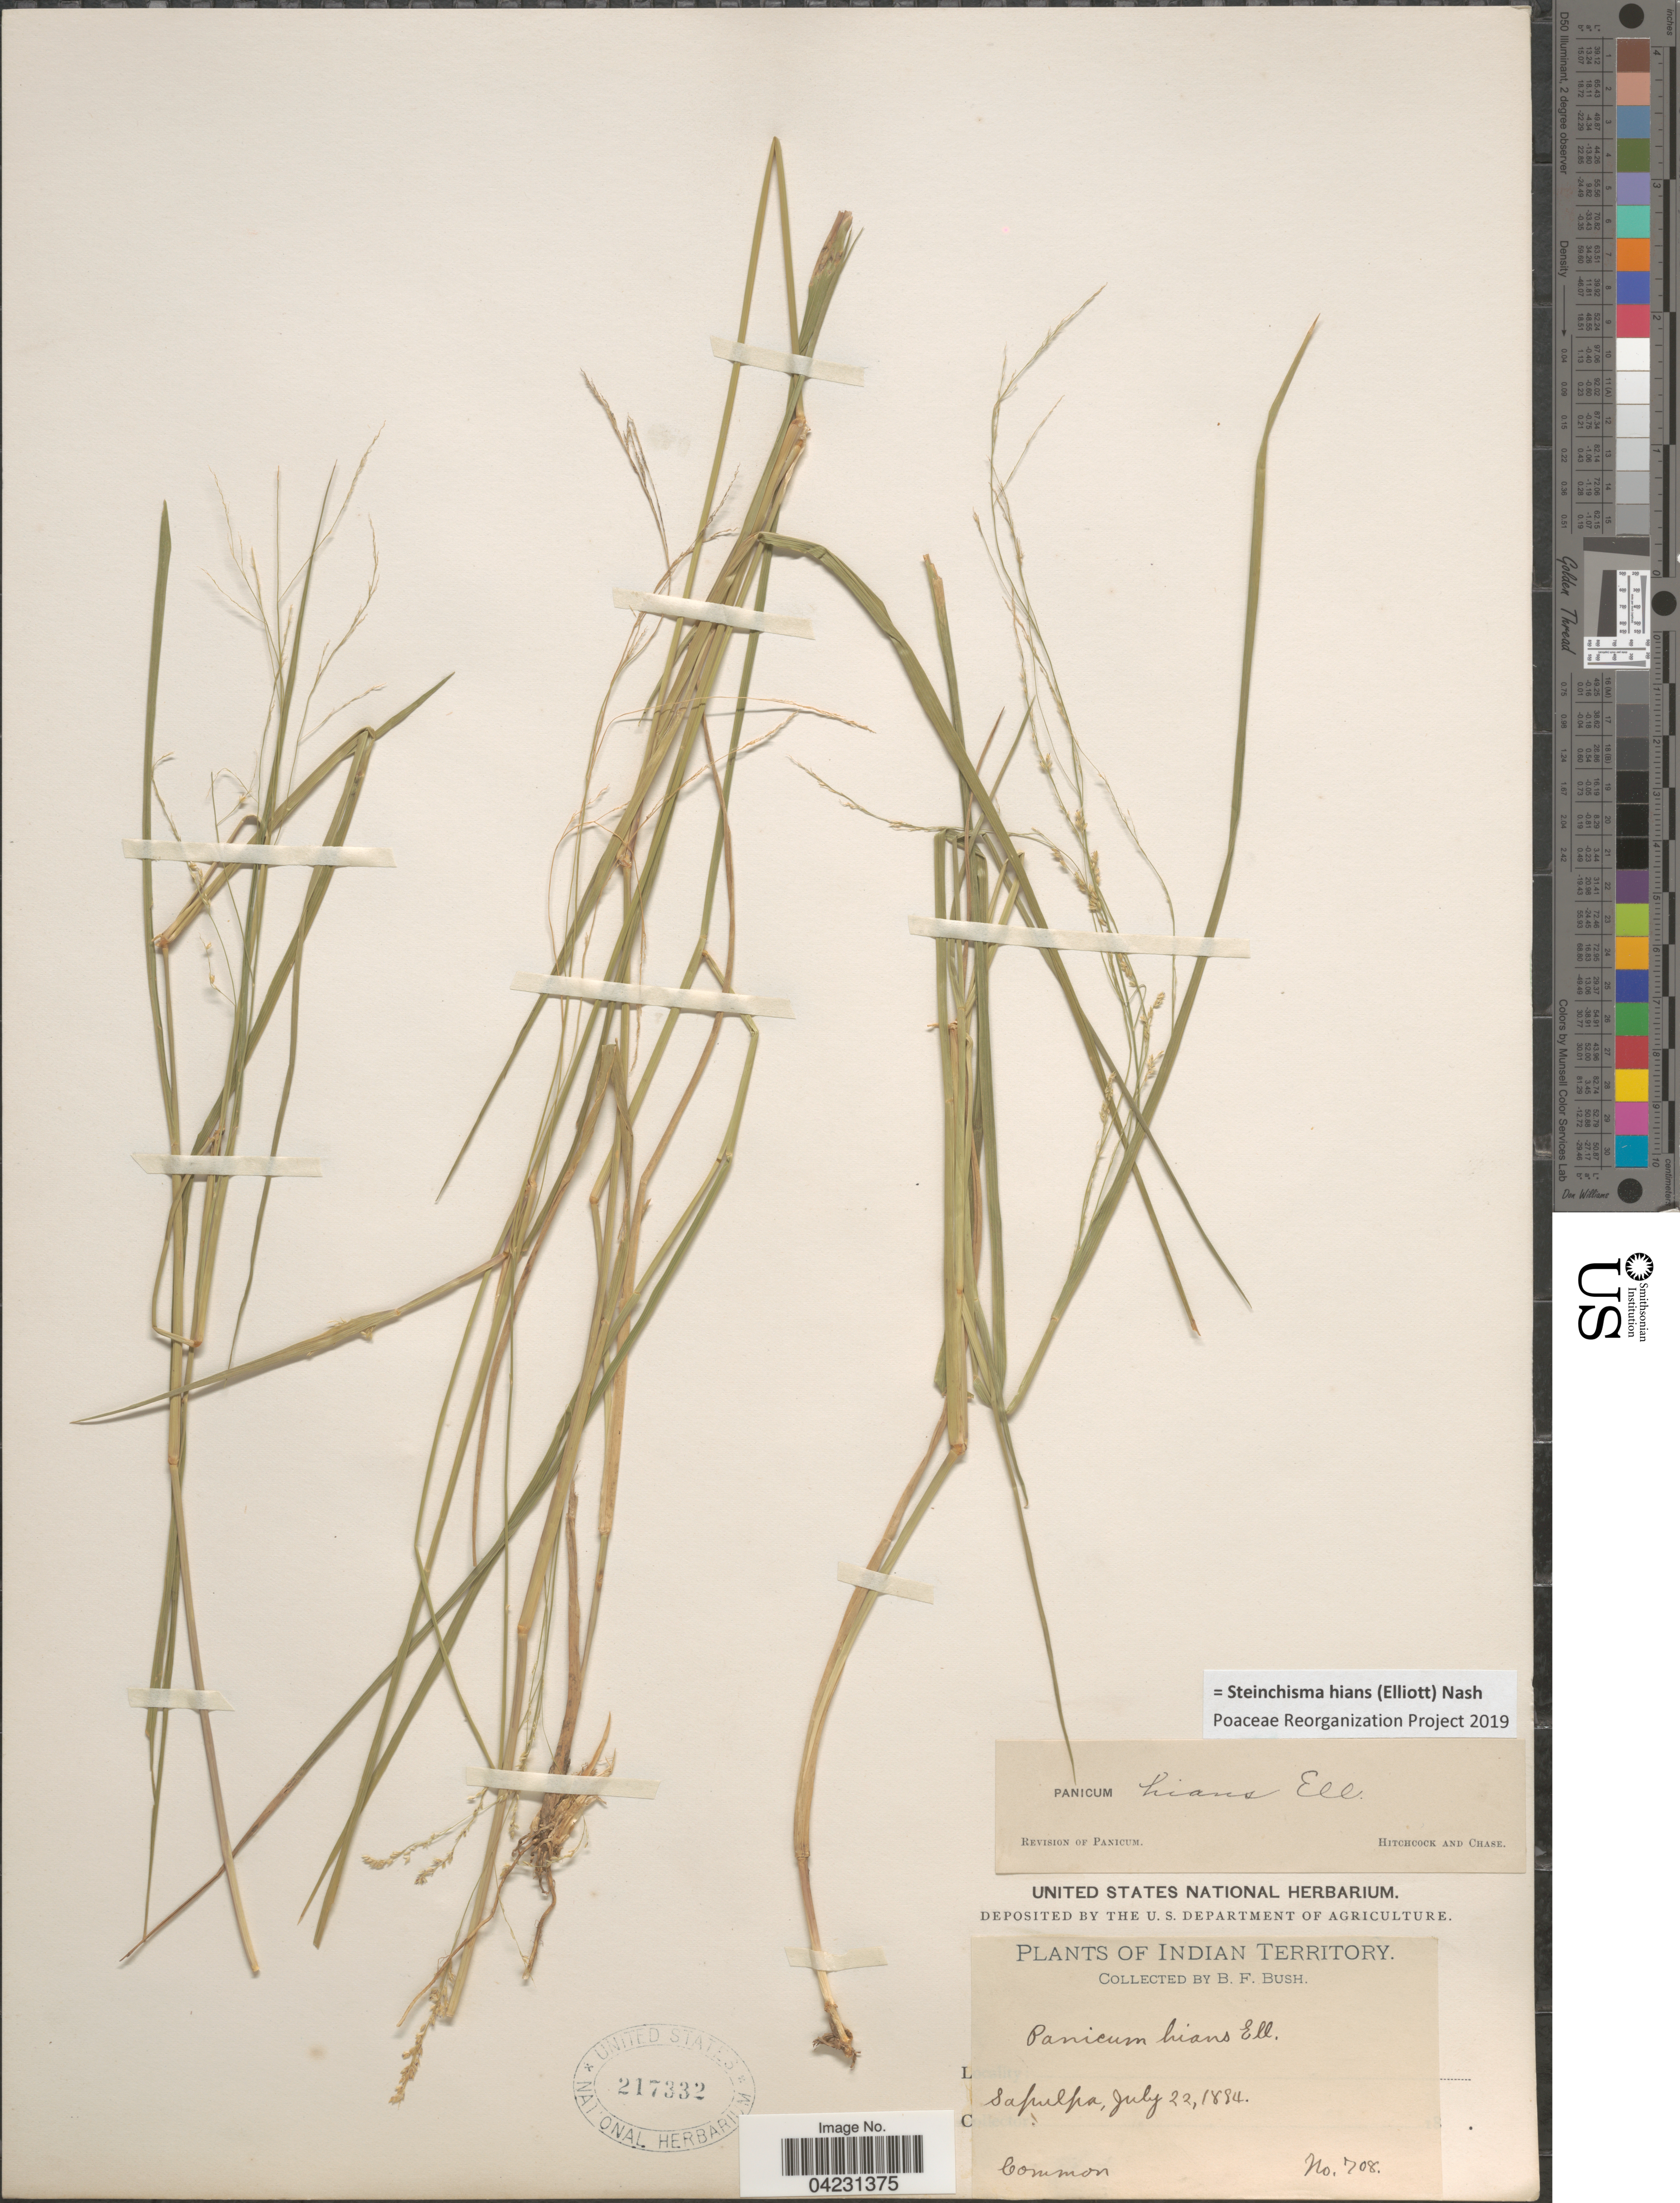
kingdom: Plantae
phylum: Tracheophyta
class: Liliopsida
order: Poales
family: Poaceae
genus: Steinchisma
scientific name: Steinchisma hians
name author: (Elliott) Nash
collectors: B. F. Bush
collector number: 708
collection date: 1884-07-22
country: United States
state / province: Oklahoma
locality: Indian Territory. Sapulpa.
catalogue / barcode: US 217332